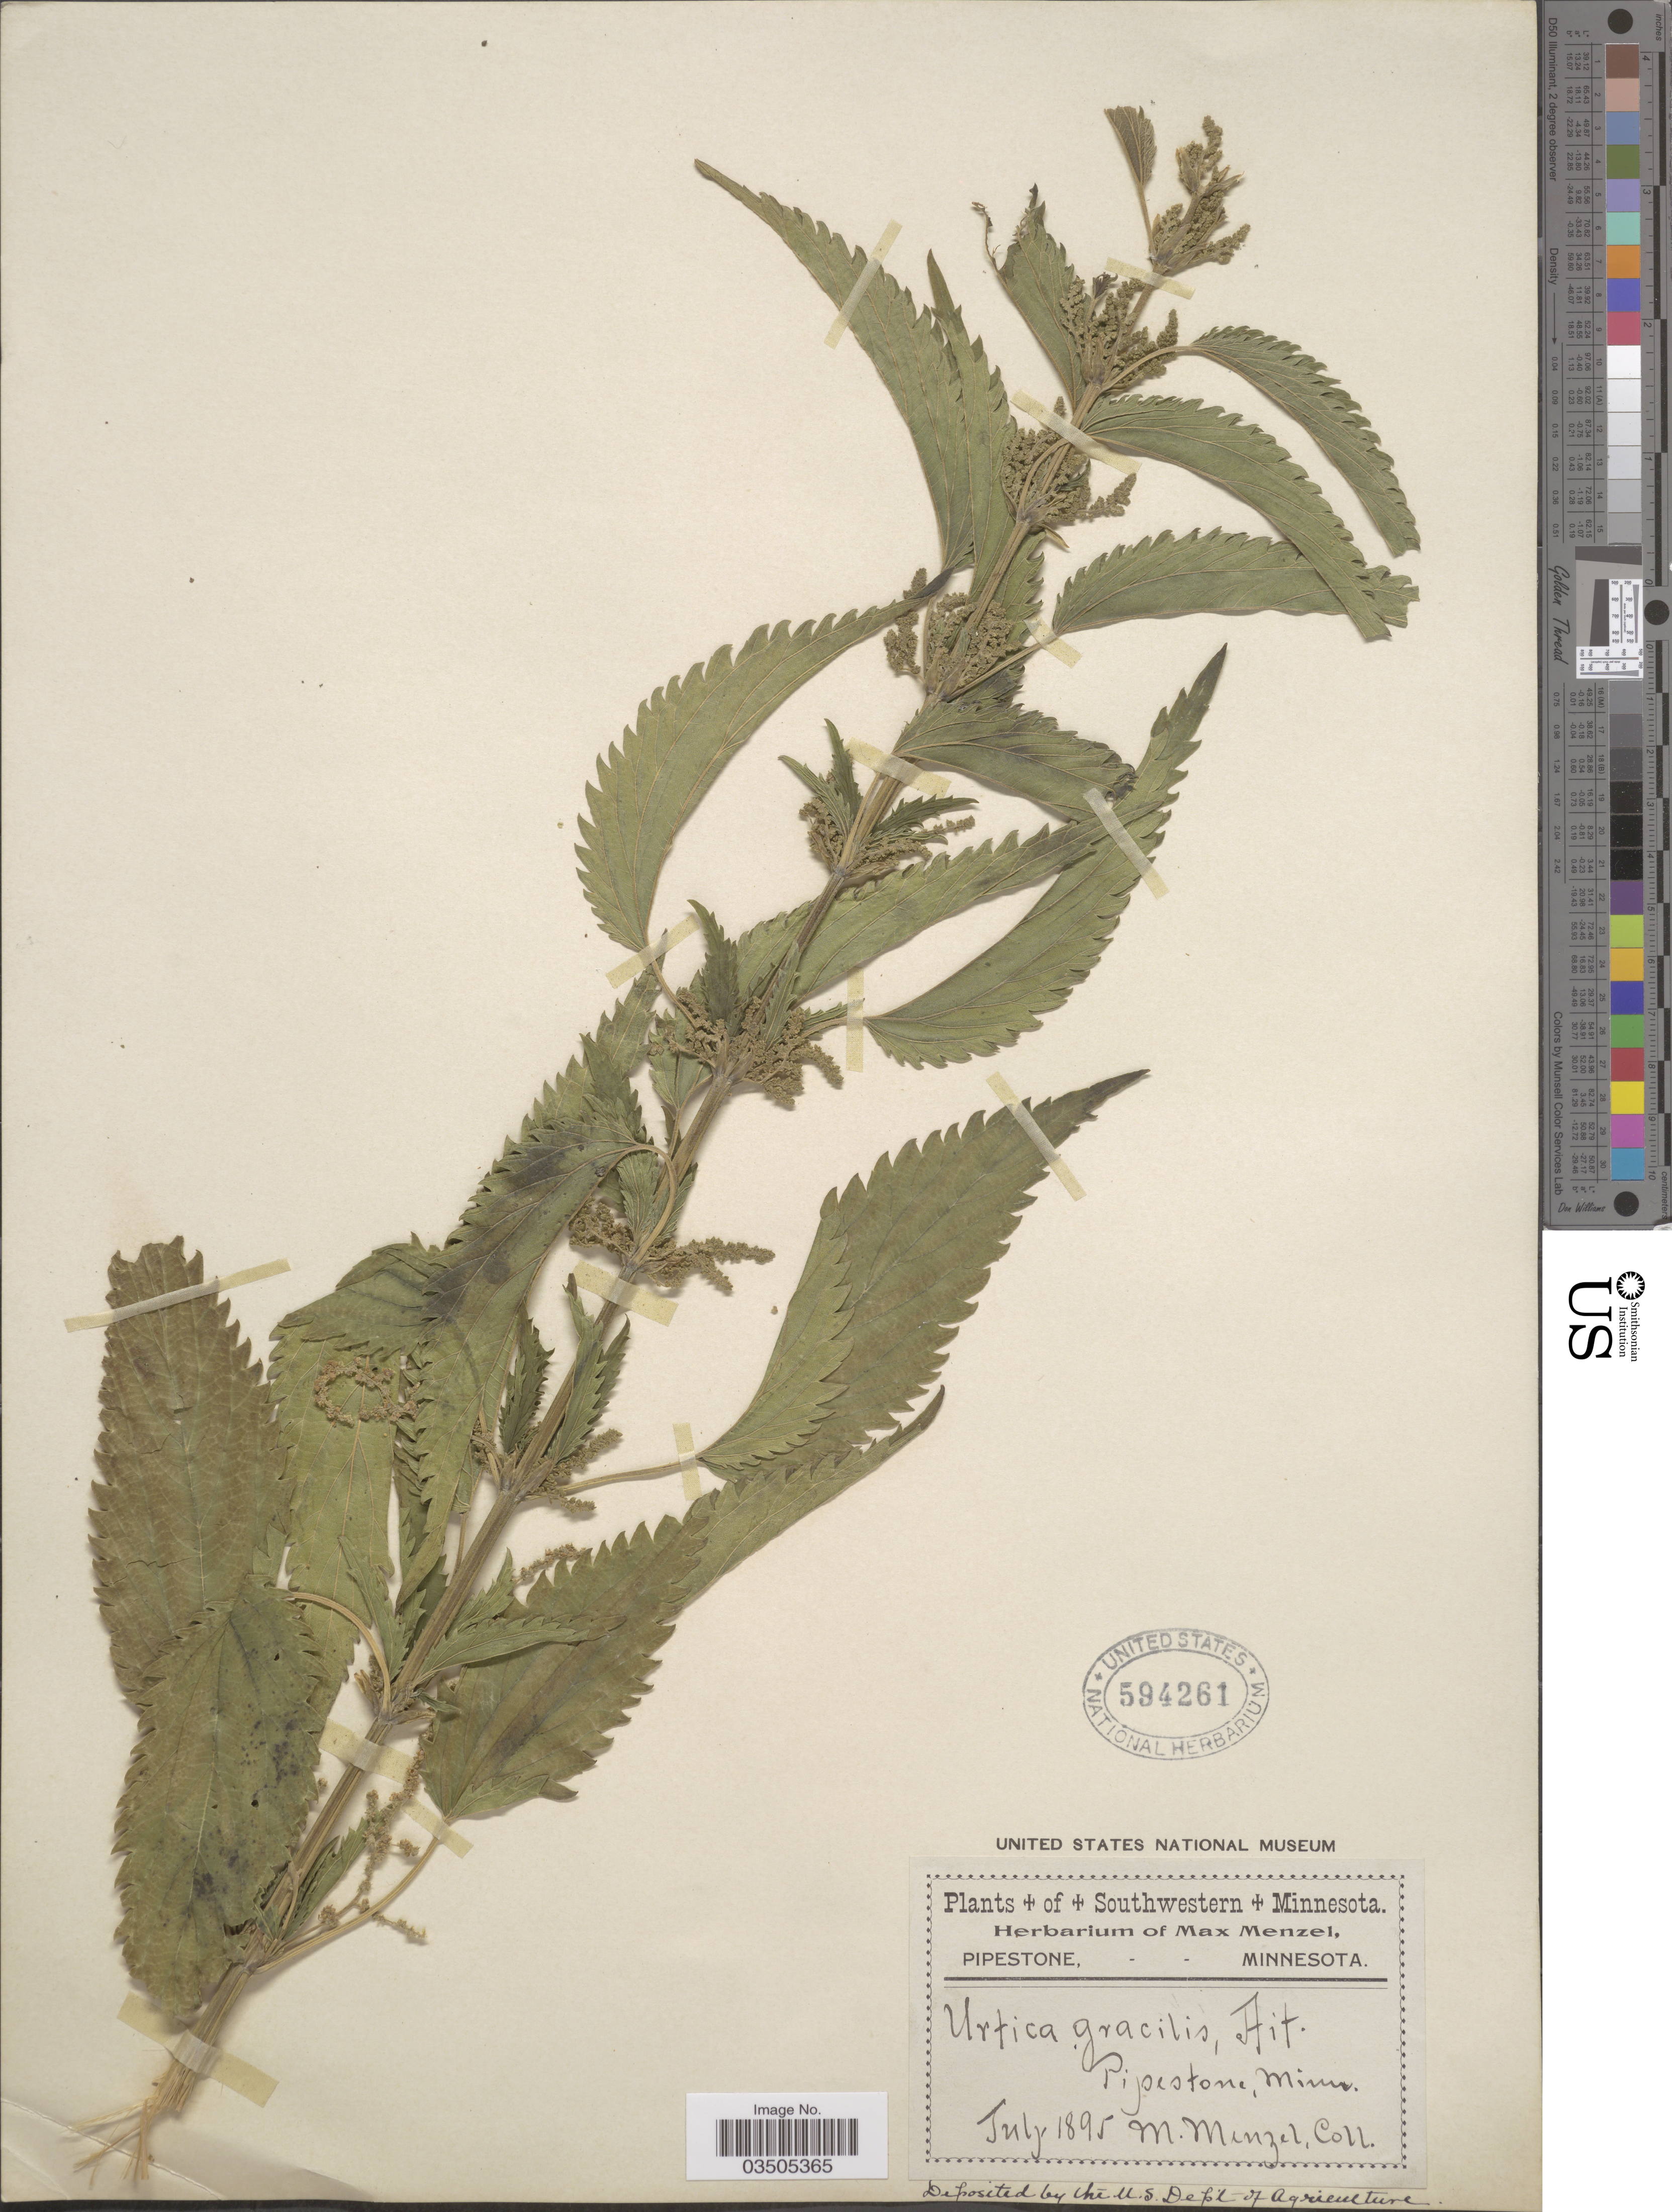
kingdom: Plantae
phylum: Tracheophyta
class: Magnoliopsida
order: Rosales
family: Urticaceae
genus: Urtica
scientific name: Urtica dioica subsp. gracilis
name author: L.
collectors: M. Menzel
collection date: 1895-07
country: United States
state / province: Minnesota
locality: Southwestern Minnesota. Pipestone.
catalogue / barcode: US 594261